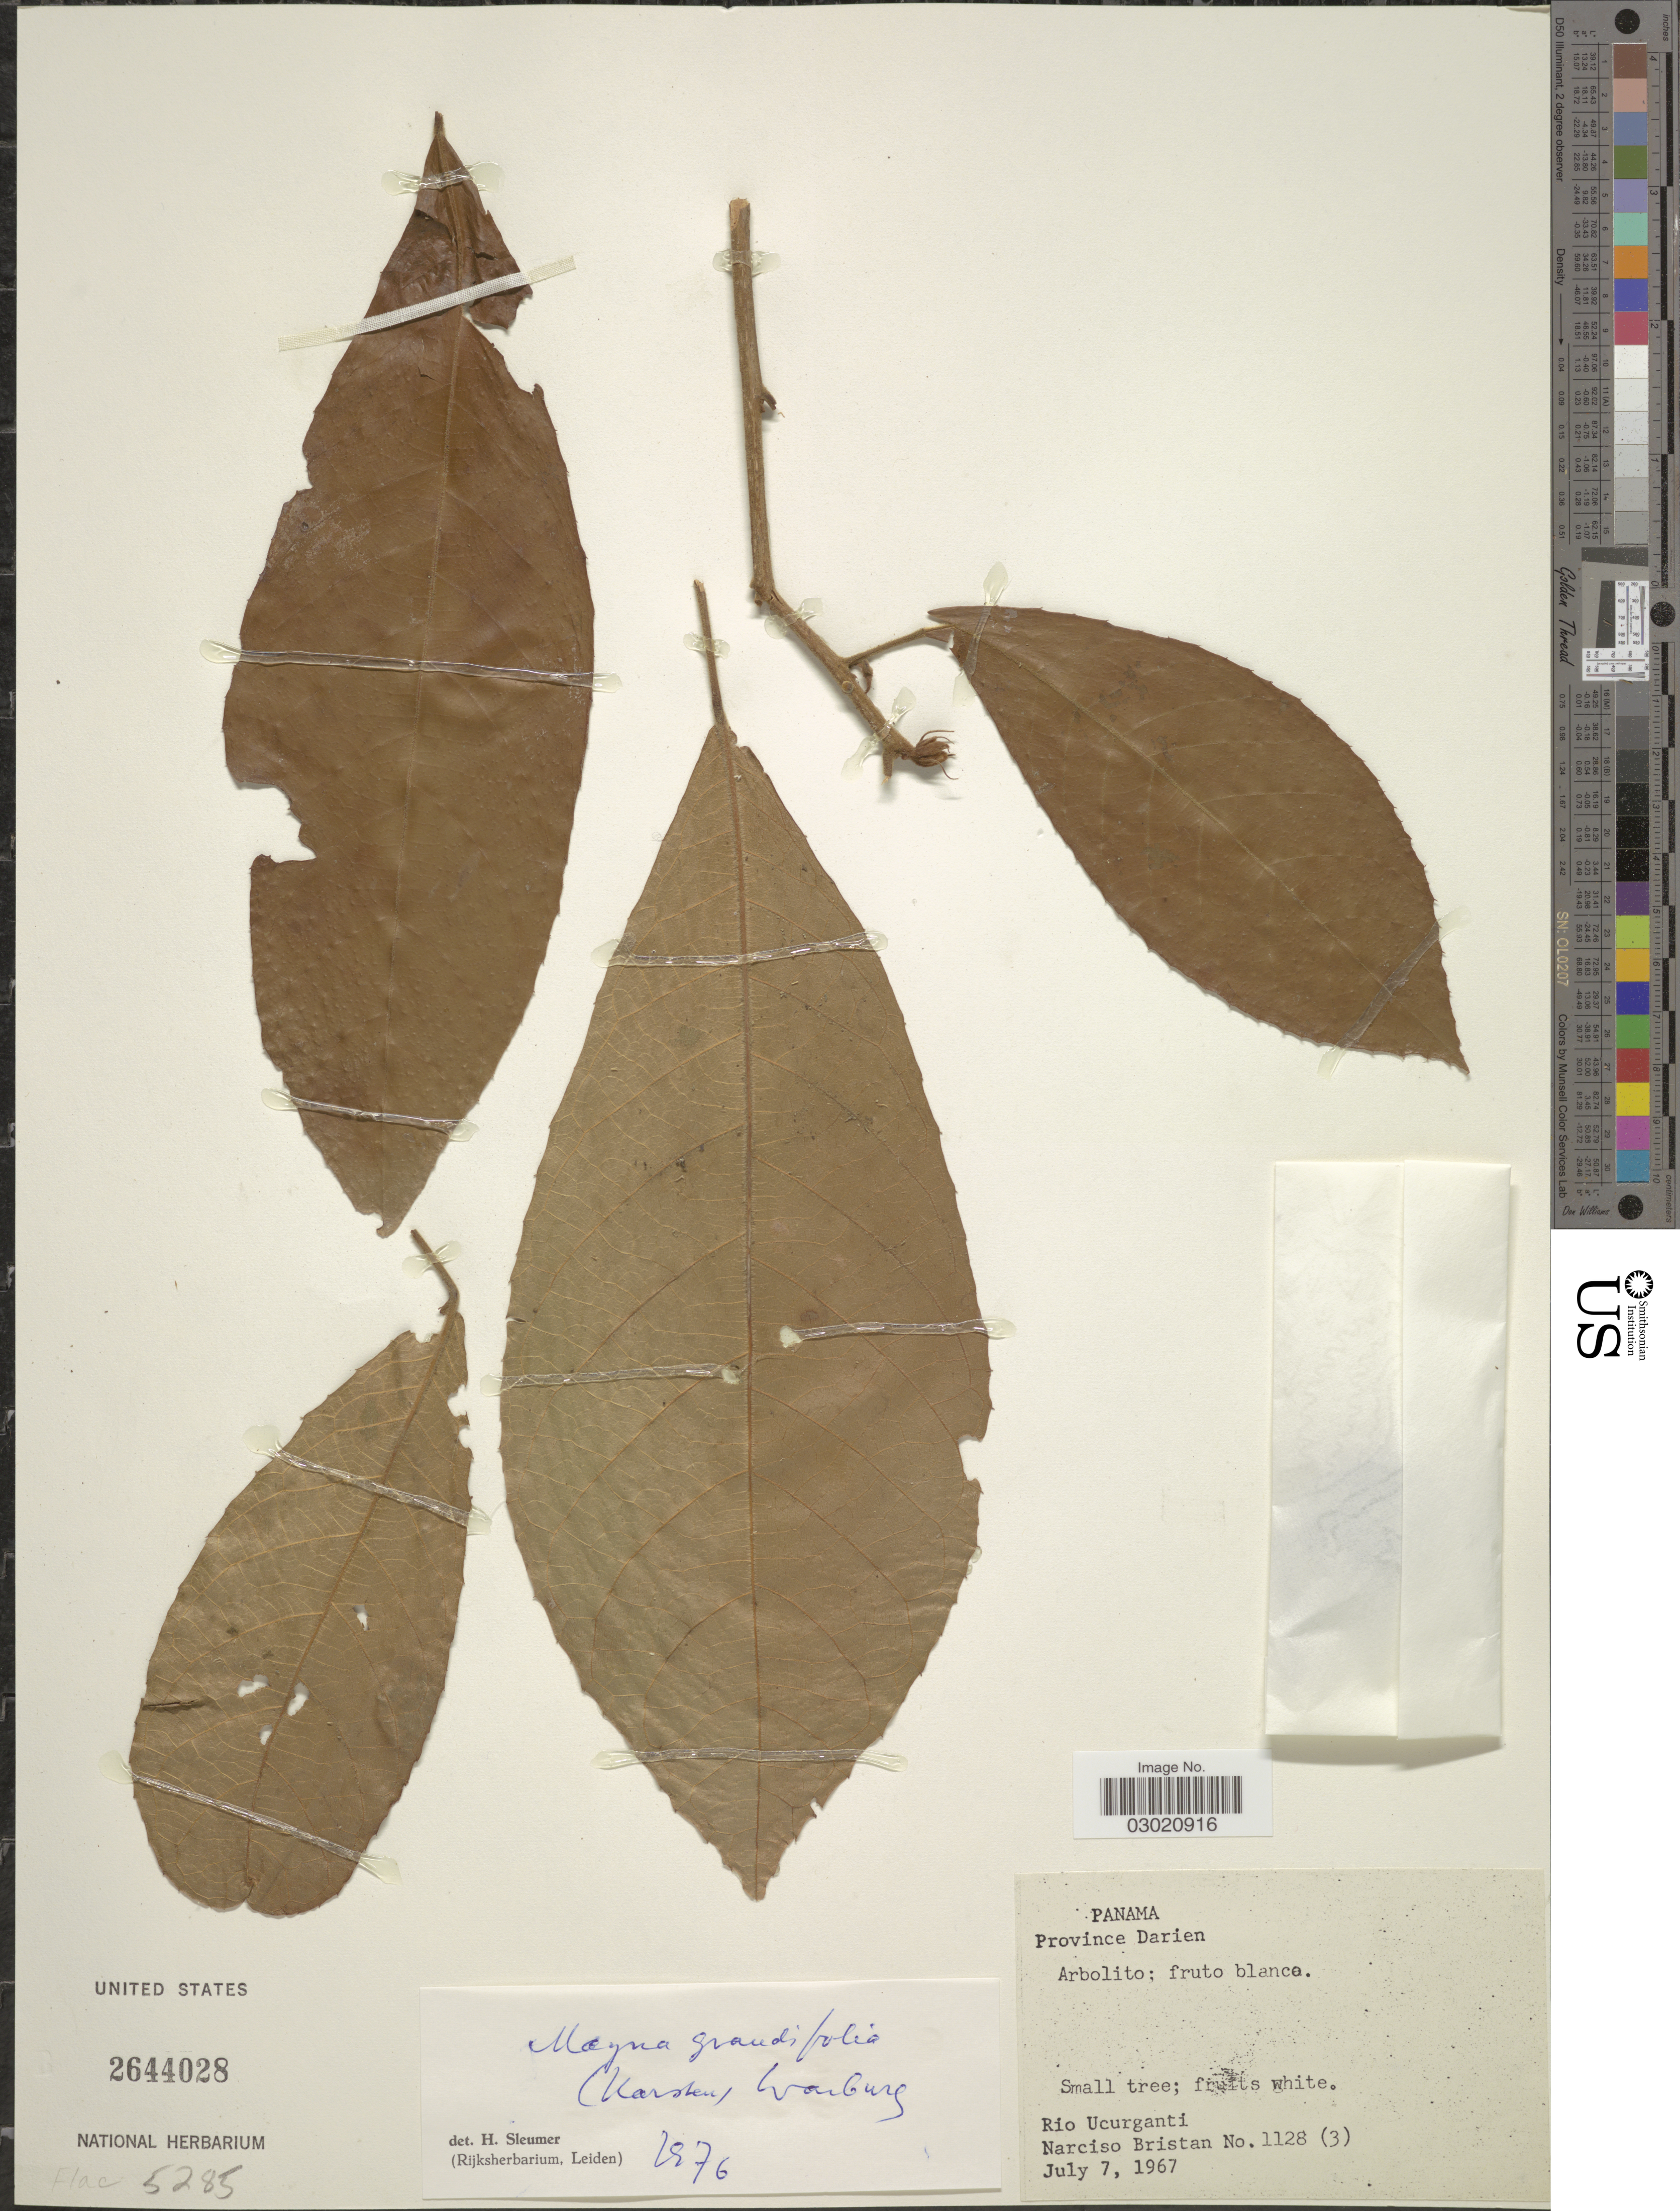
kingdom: Plantae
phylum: Tracheophyta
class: Magnoliopsida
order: Malpighiales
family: Achariaceae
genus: Mayna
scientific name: Mayna grandifolia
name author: (H. Karst.) Warb.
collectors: N. Bristan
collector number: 1128(3)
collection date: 1967-07-07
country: Panama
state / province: Darién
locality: Rio Ucurganti.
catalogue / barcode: US 2644028